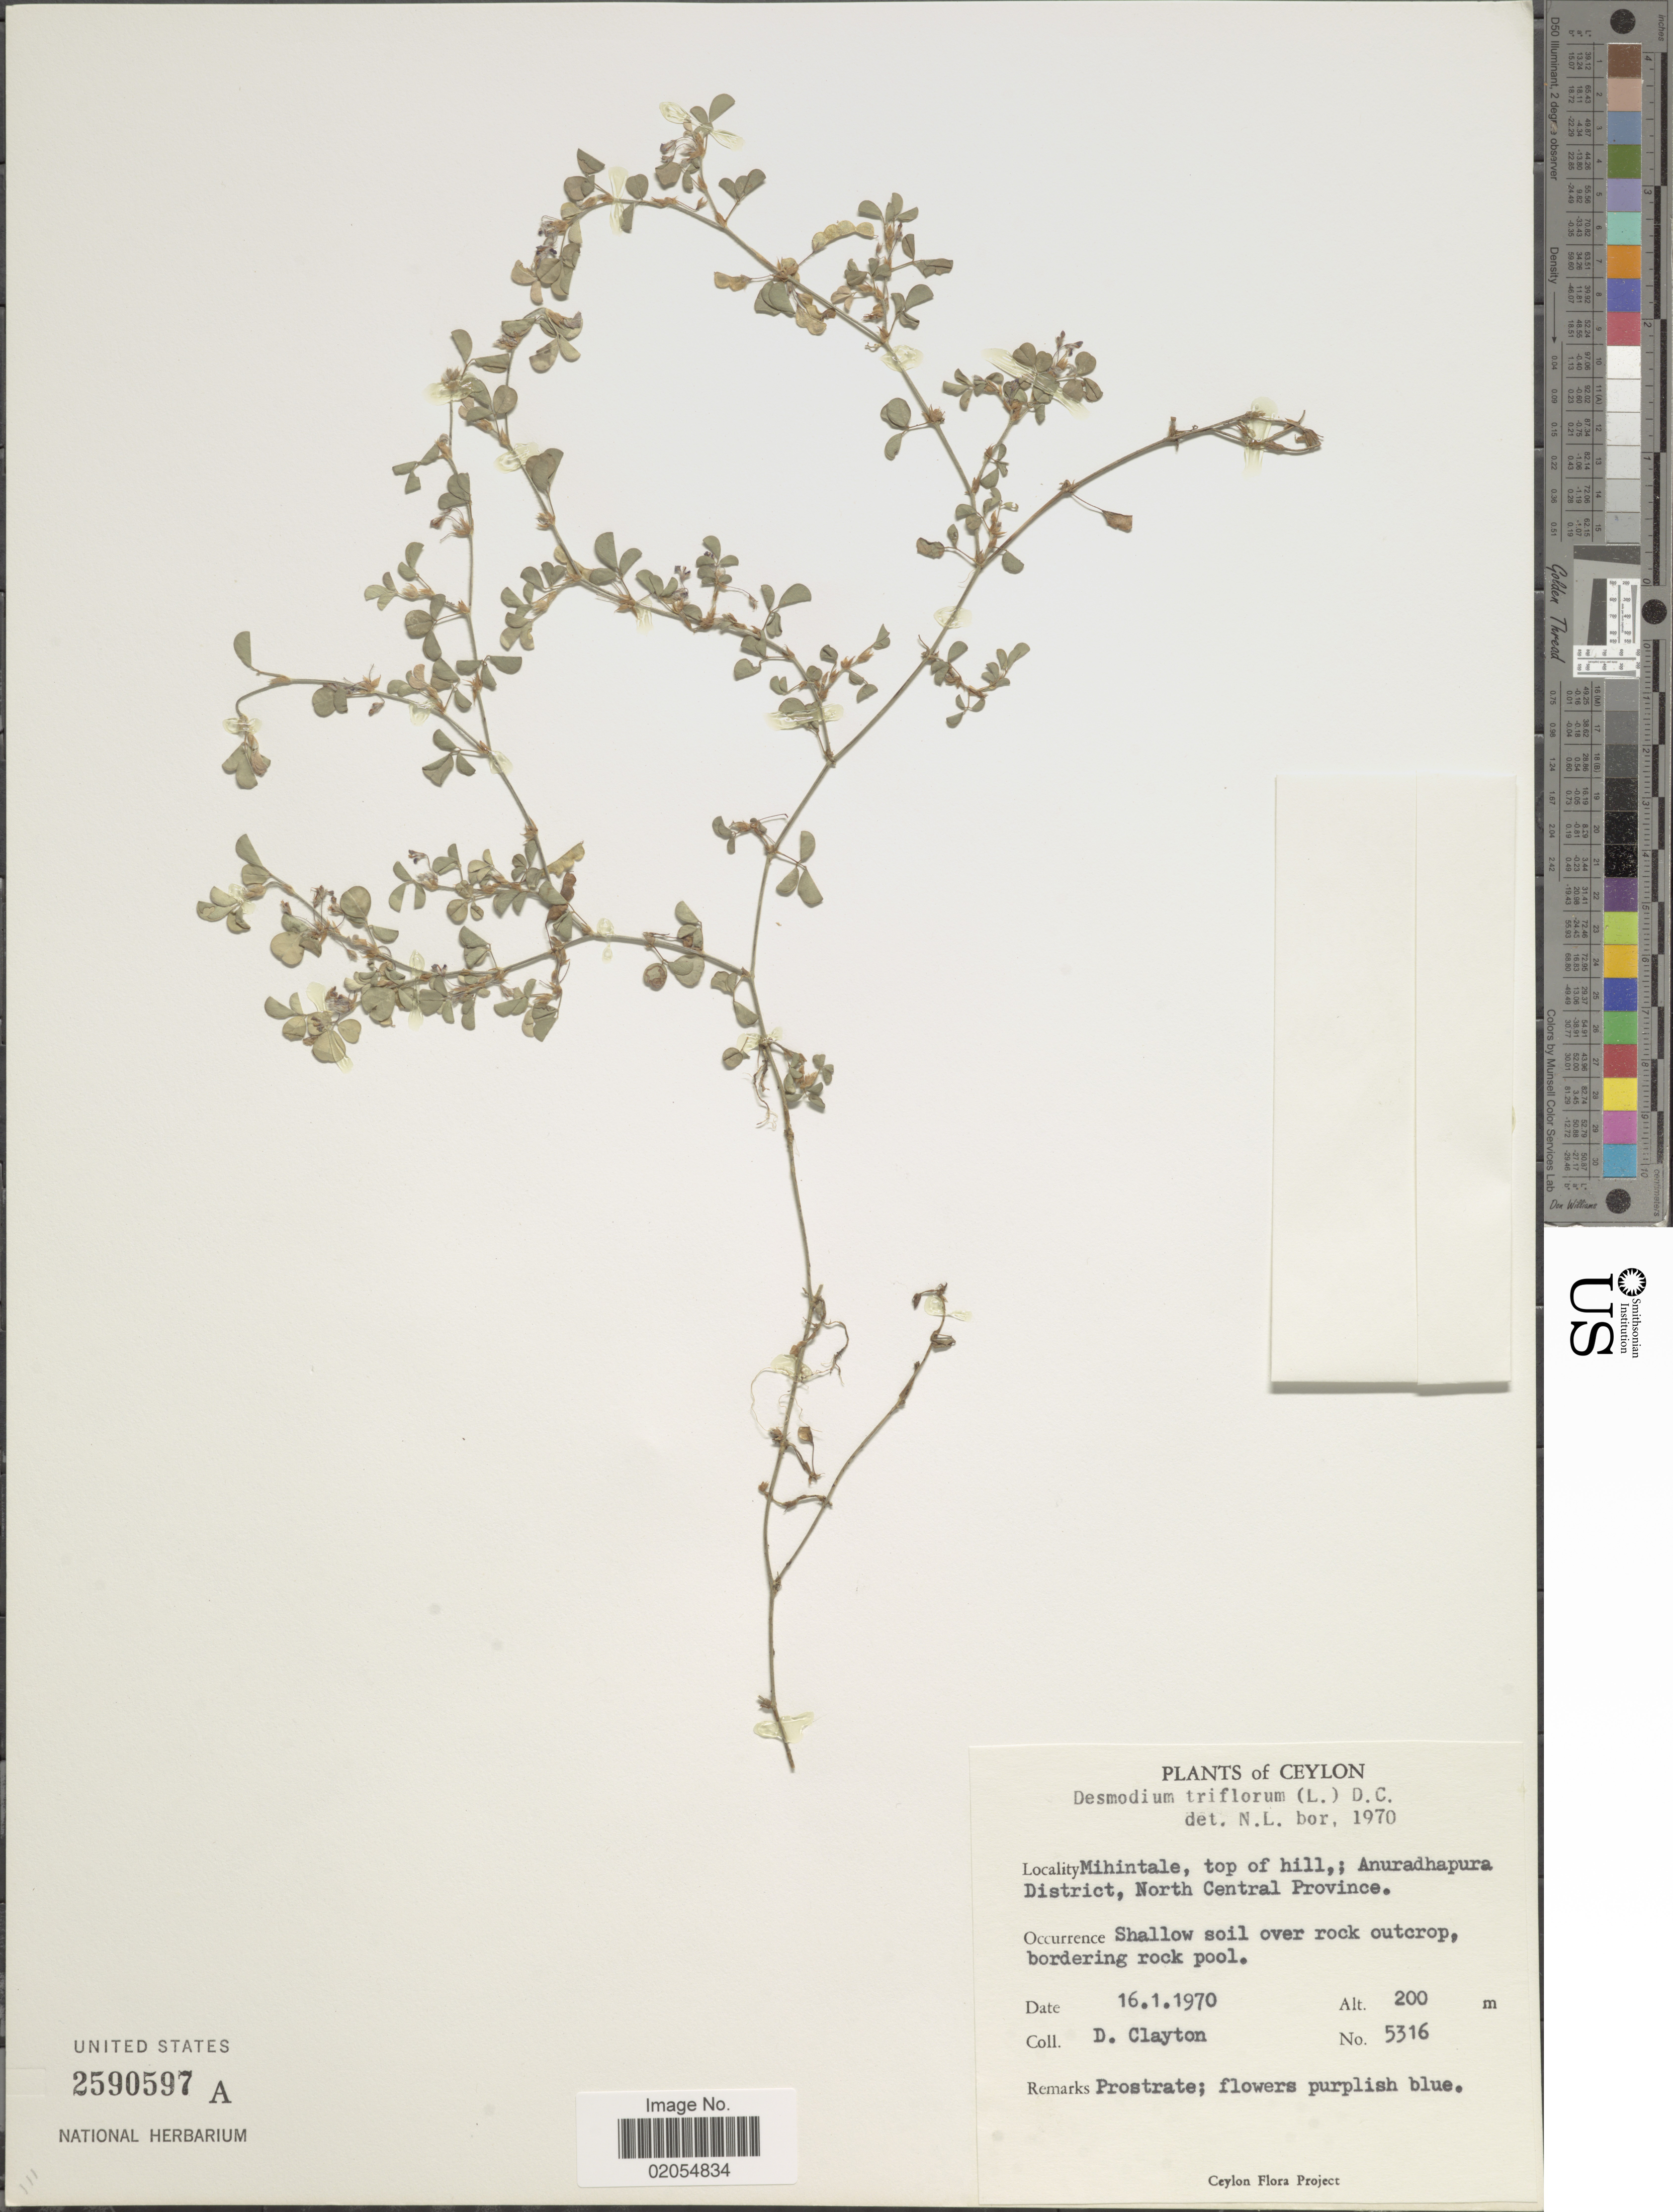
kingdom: Plantae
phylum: Tracheophyta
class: Magnoliopsida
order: Fabales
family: Fabaceae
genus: Grona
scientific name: Grona triflora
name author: (L.) H. Ohashi & K. Ohashi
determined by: Strong, Mark T., (BOT), Smithsonian Institution - National Museum of Natural History (UNITED STATES)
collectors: D. Clayton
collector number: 5316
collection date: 1970-01-16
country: Sri Lanka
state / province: North Central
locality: Ceylon, Mihintale, top of hill, Anuradhapura District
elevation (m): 200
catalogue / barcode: US 2590597A